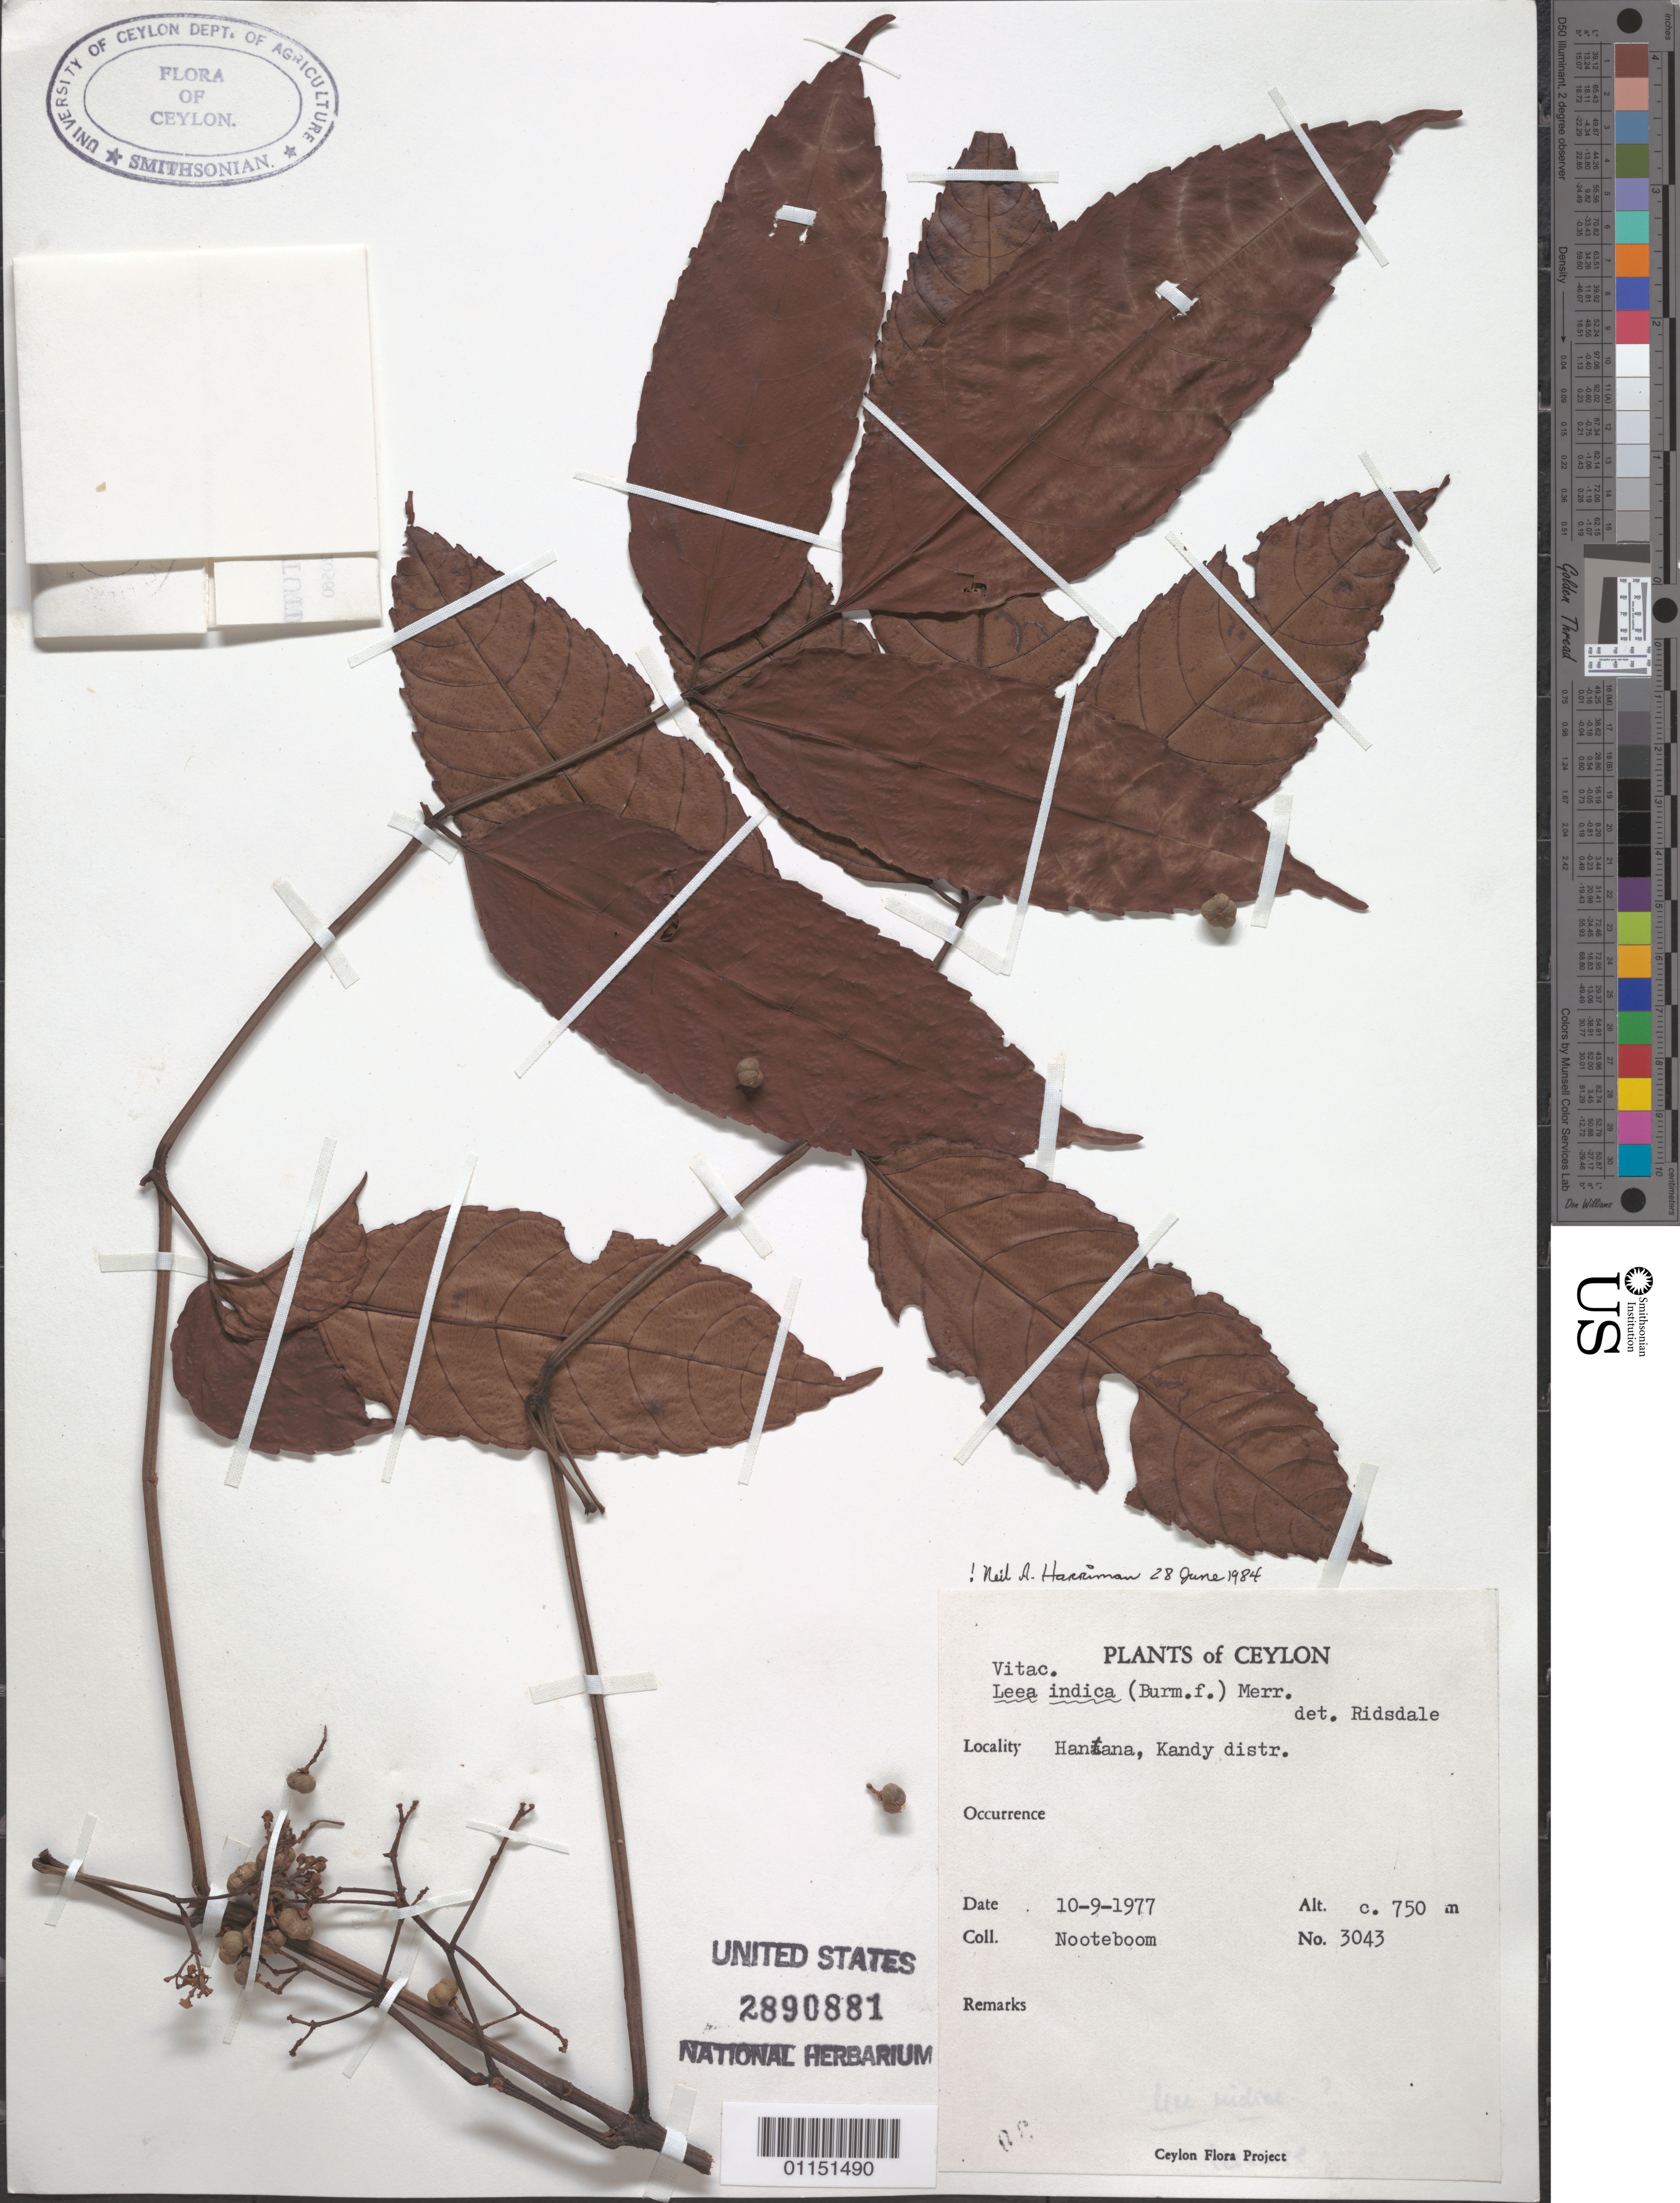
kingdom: Plantae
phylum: Tracheophyta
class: Magnoliopsida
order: Vitales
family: Vitaceae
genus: Leea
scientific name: Leea indica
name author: (Burm. f.) Merr.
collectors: Nooteboom, --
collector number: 3043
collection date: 1977-09-10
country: Sri Lanka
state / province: Central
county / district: Kandy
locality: Hantana.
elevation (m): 750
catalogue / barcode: US 2890881